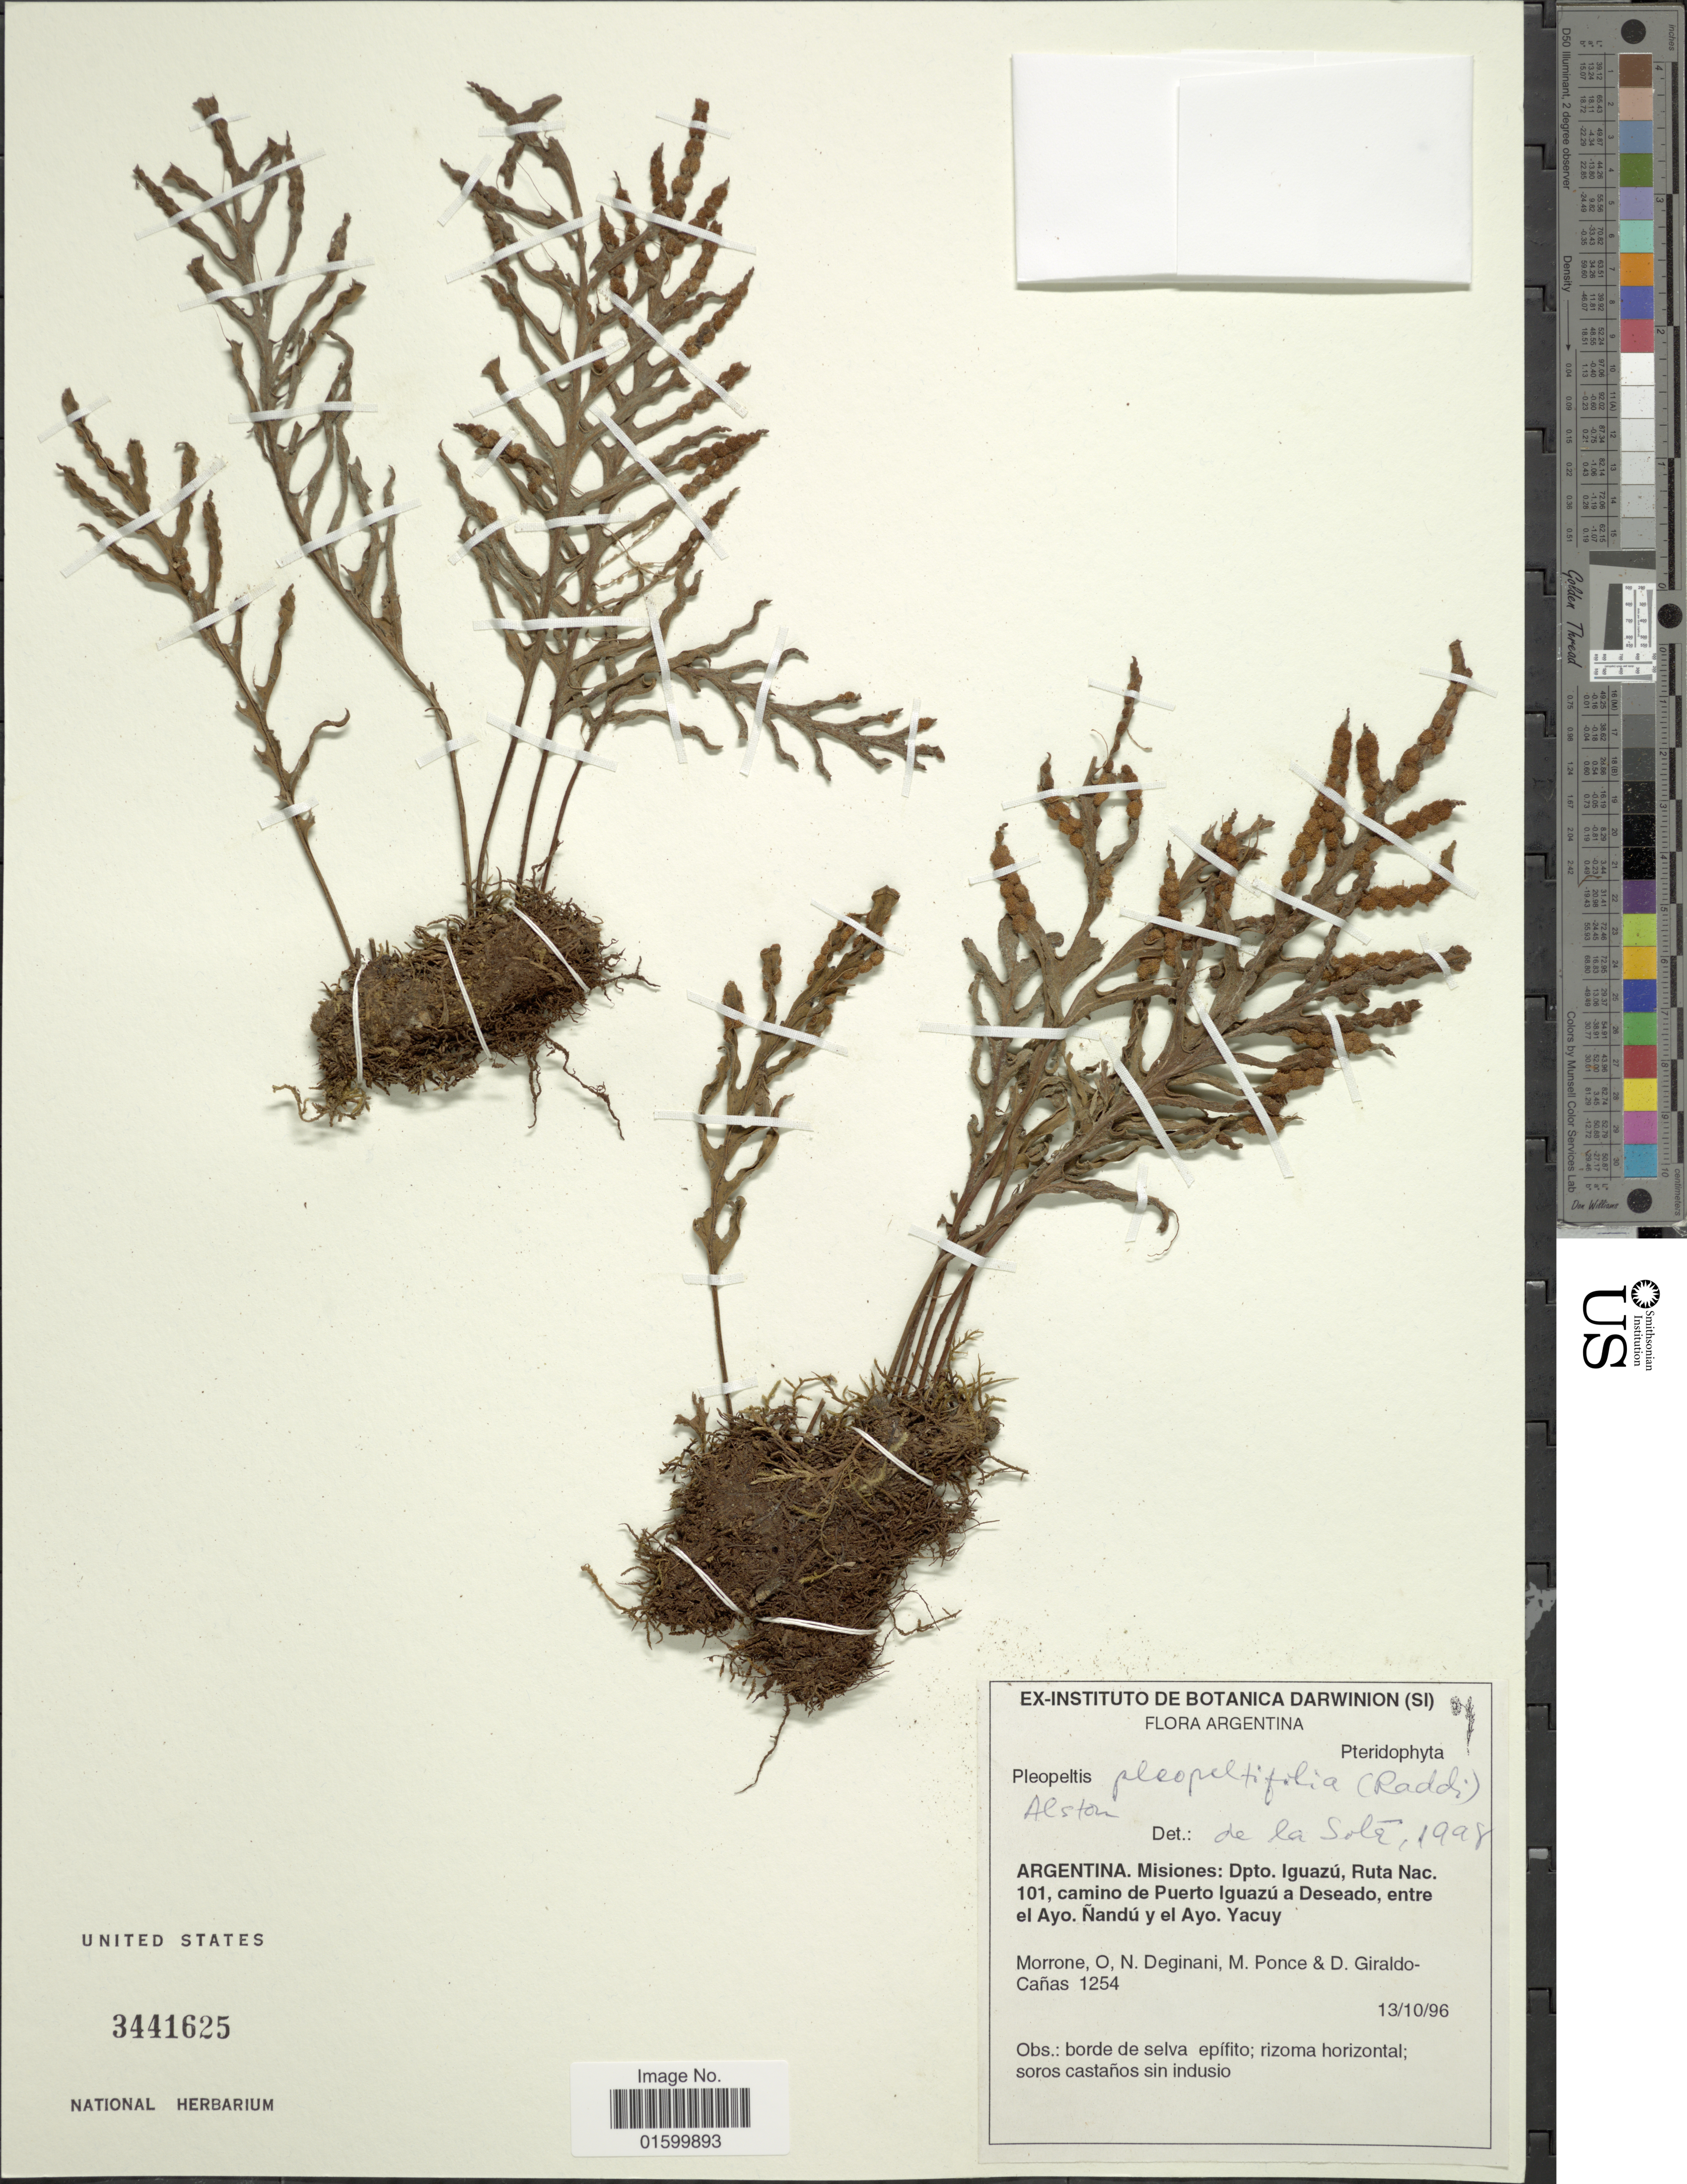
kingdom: Plantae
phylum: Tracheophyta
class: Polypodiopsida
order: Polypodiales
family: Polypodiaceae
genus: Pleopeltis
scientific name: Pleopeltis pleopeltifolia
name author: (Raddi) Alston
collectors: O. N. Morrone, M. Deginani, Ponce & D. A. Giraldo-Cañas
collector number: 1254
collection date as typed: Transcribed d/m/y: 13/10/96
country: Argentina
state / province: Misiones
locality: Misiones: Dpto. Iguazu, Ruta Nac. 101, camino de Puerto Iguazu a Deseado, entre el Ayo, Nandu y el Ayo, Yacuy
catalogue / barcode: US 3441625